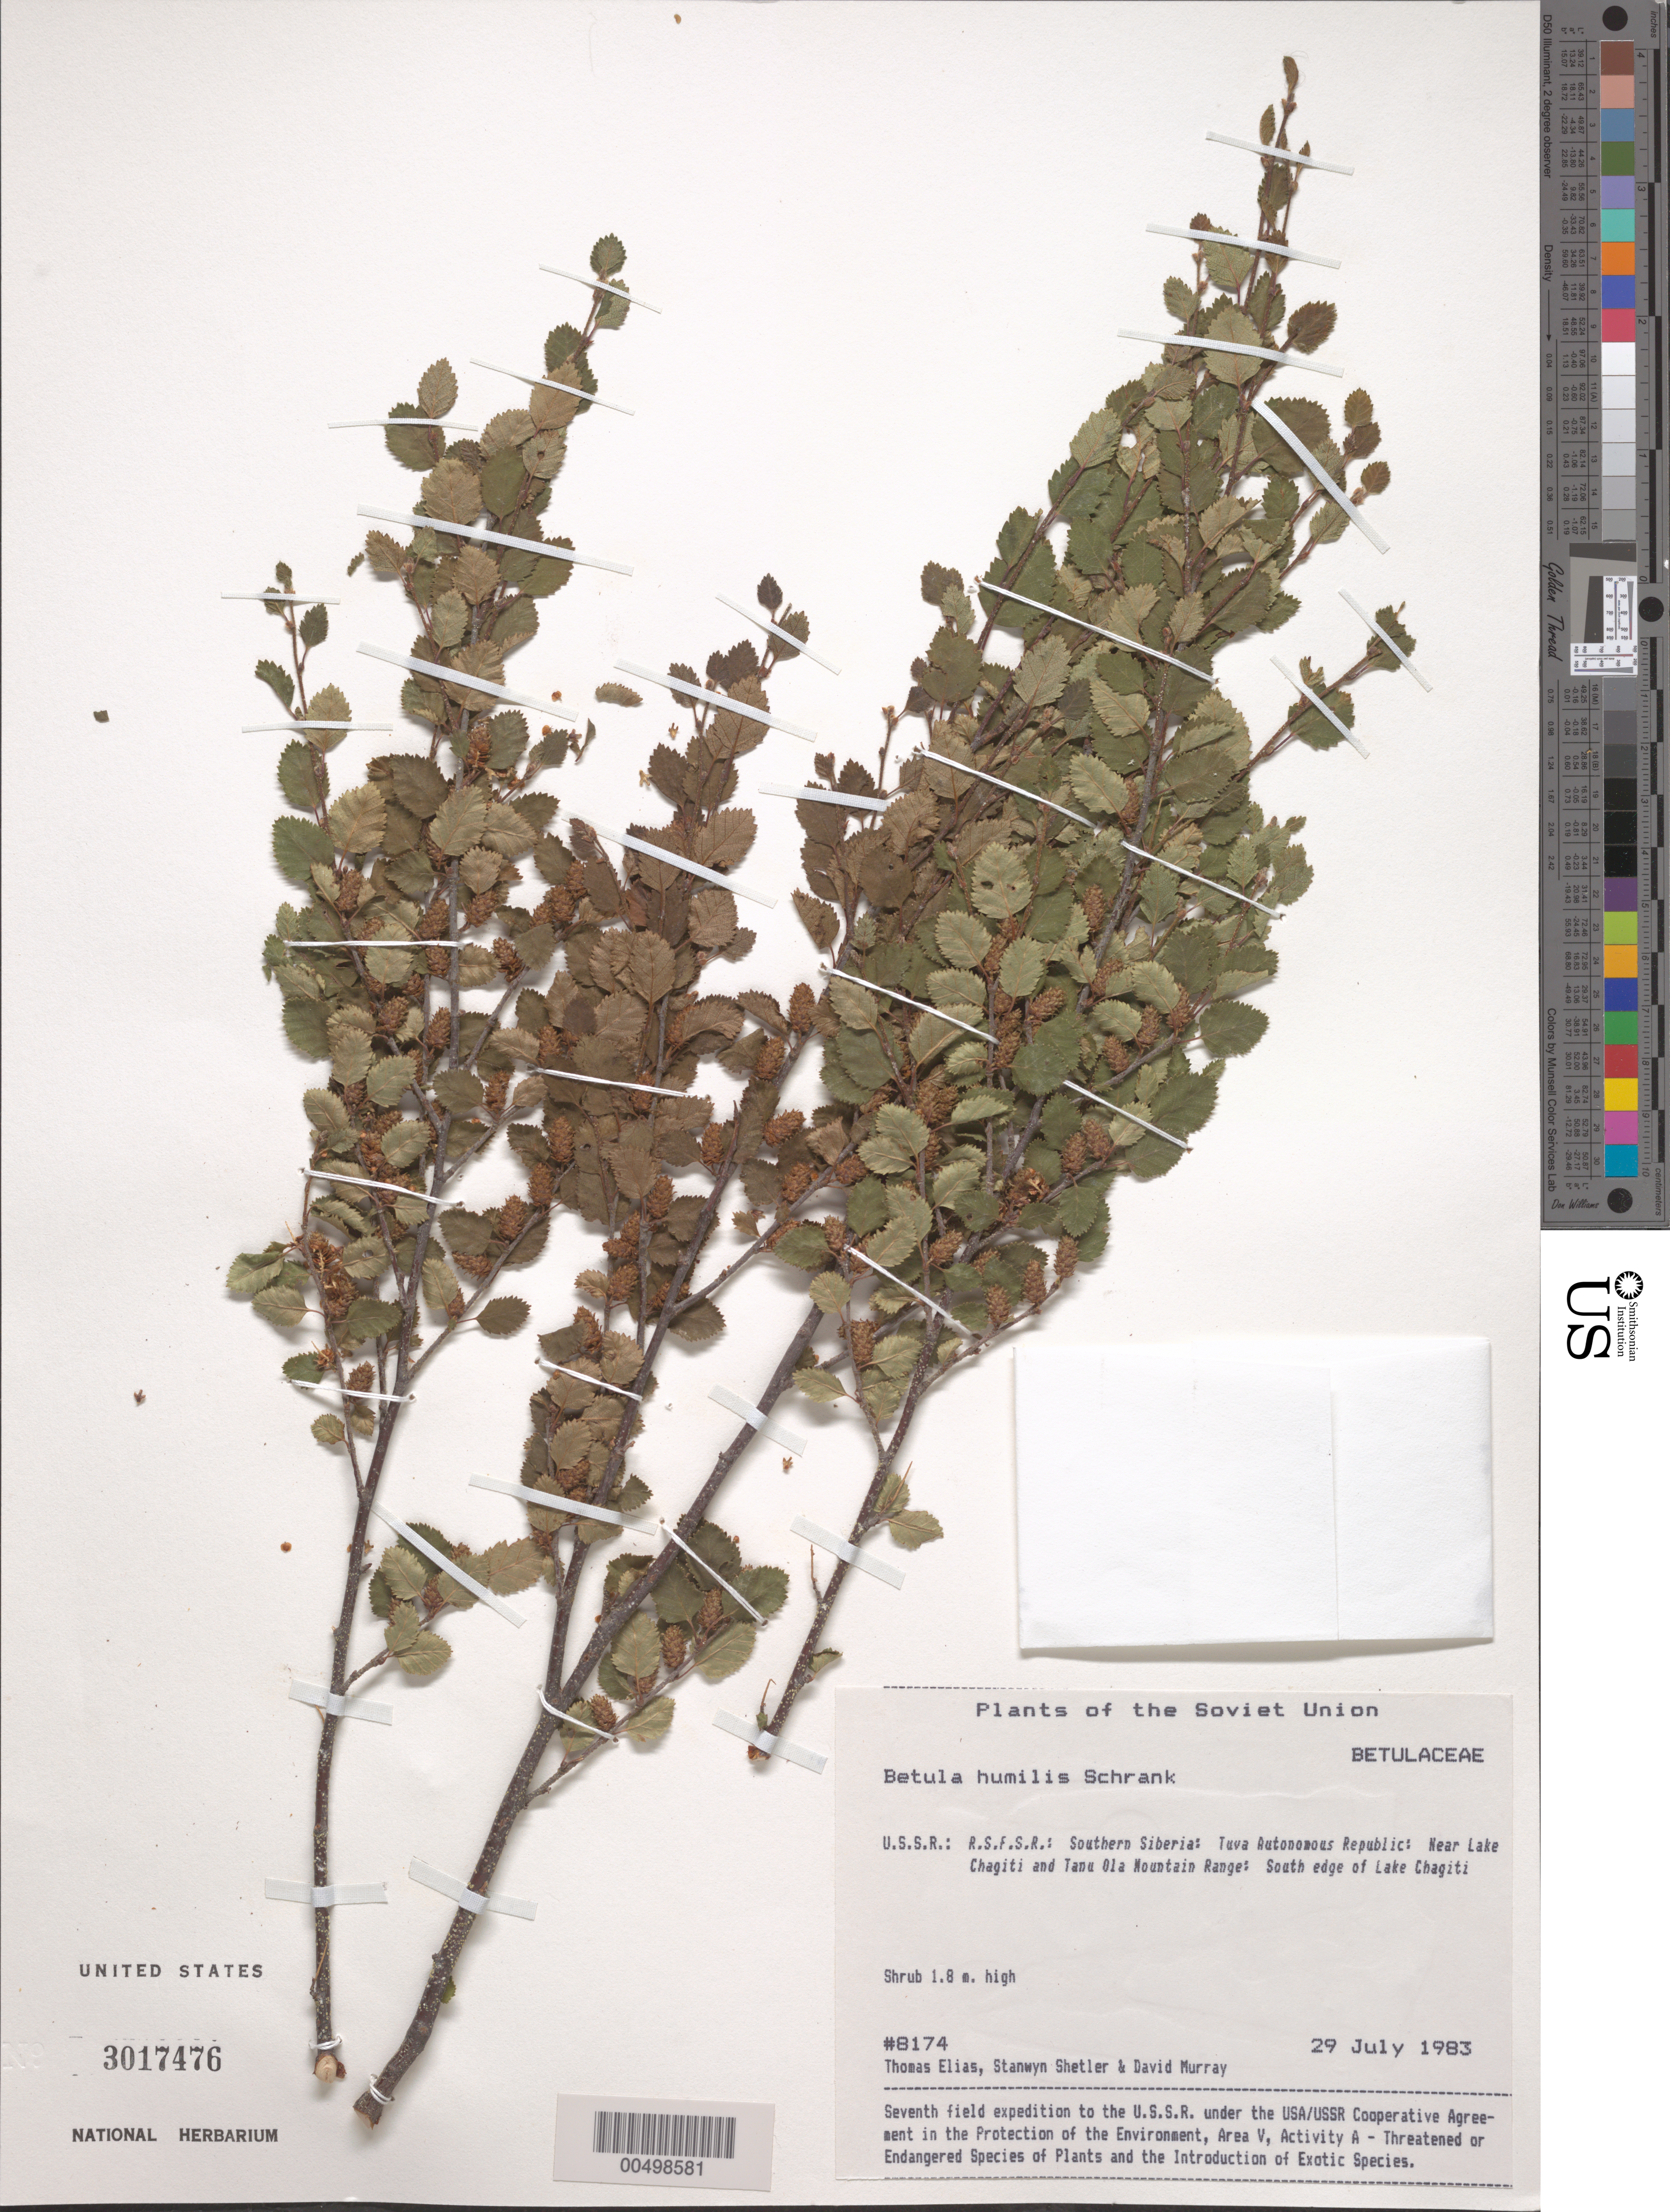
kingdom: Plantae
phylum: Tracheophyta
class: Magnoliopsida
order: Fagales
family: Betulaceae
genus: Betula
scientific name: Betula humilis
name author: Schrank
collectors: T. Elias, S. Shetler & D. F. Murray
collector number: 8174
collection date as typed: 29 Jul 1983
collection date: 1983-07-29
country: Russian Federation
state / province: Tuva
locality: near Lake Chagitai and Tannu-Ola Mountain Range, S edge of Lake Chagitai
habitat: edge of lake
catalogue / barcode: US 3017476